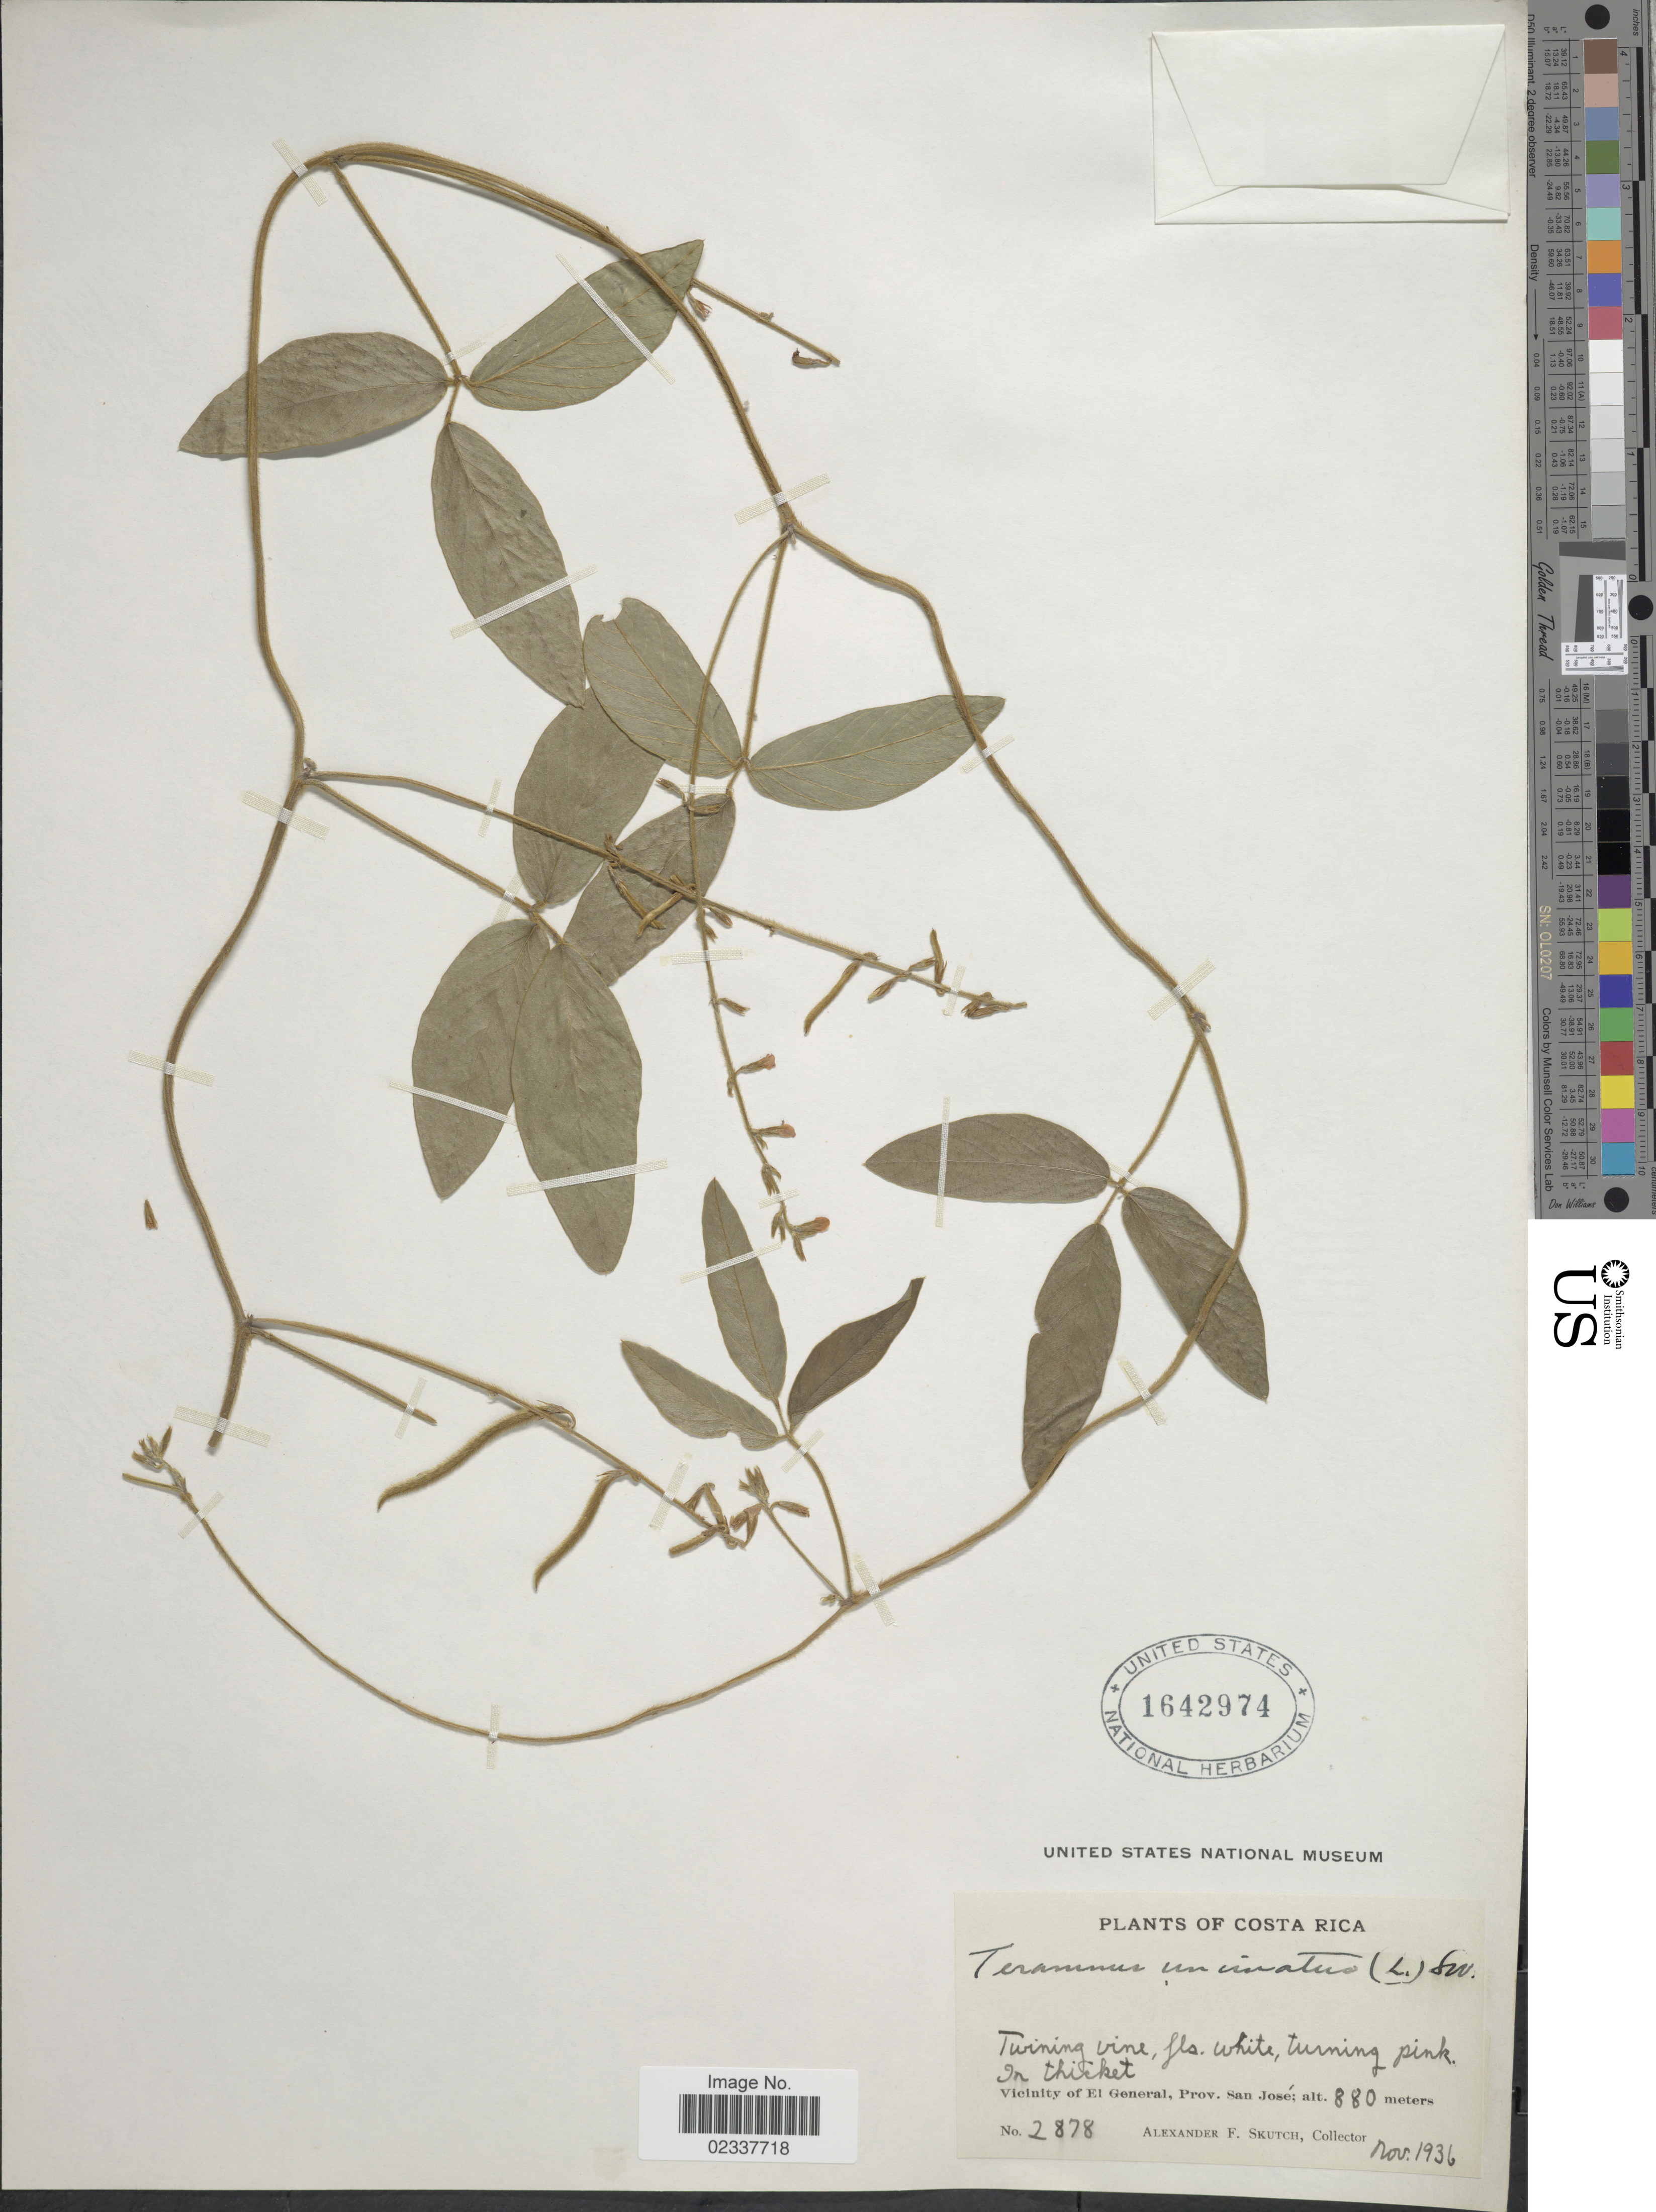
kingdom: Plantae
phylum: Tracheophyta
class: Magnoliopsida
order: Fabales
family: Fabaceae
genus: Teramnus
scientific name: Teramnus uncinatus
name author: (L.) Sw.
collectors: A. F. Skutch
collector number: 2878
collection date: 1936-11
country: Costa Rica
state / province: San José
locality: Vicinity of El General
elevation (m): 880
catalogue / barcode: US 1642974